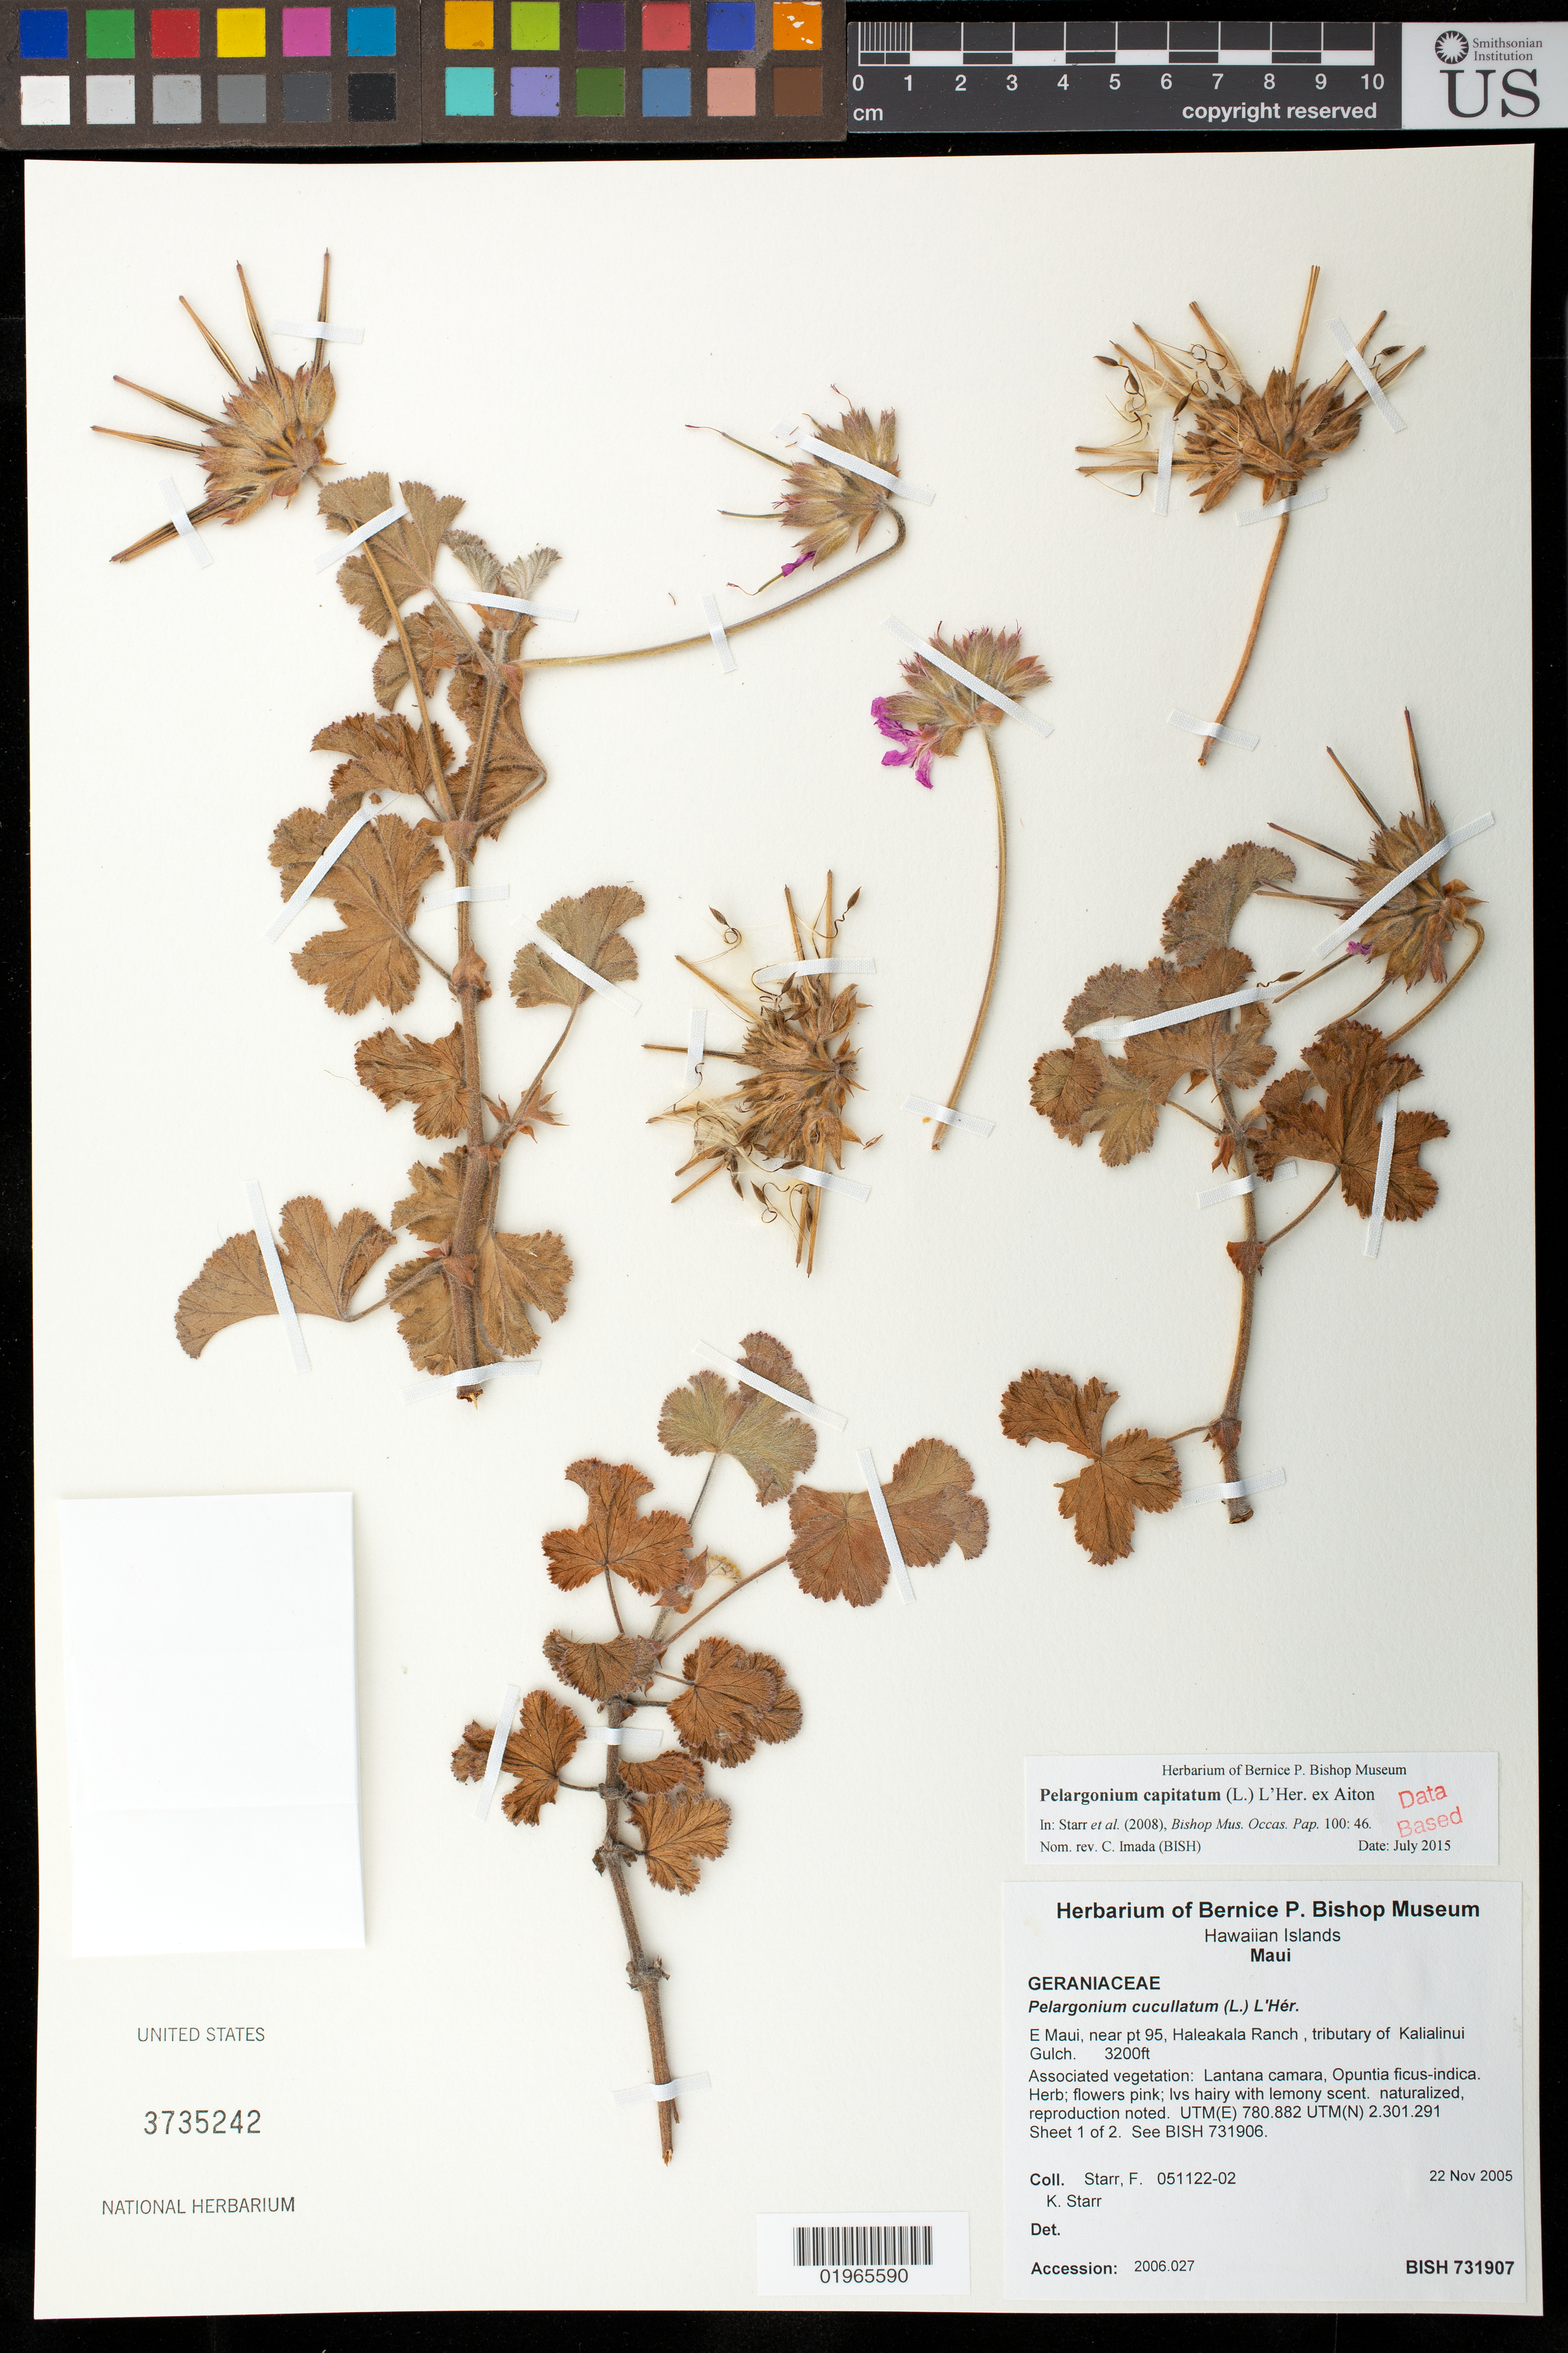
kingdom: Plantae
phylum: Tracheophyta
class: Magnoliopsida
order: Geraniales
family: Geraniaceae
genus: Pelargonium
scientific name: Pelargonium capitatum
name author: (L.) L'Hér.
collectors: F. Starr & K. Starr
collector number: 051122-02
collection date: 2005-11-22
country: United States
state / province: Hawaii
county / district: Maui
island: Maui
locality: East Maui, near pt 95, Haleakala ranch, tributary of Kalialinui Gulch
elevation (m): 975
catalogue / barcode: US 3735242